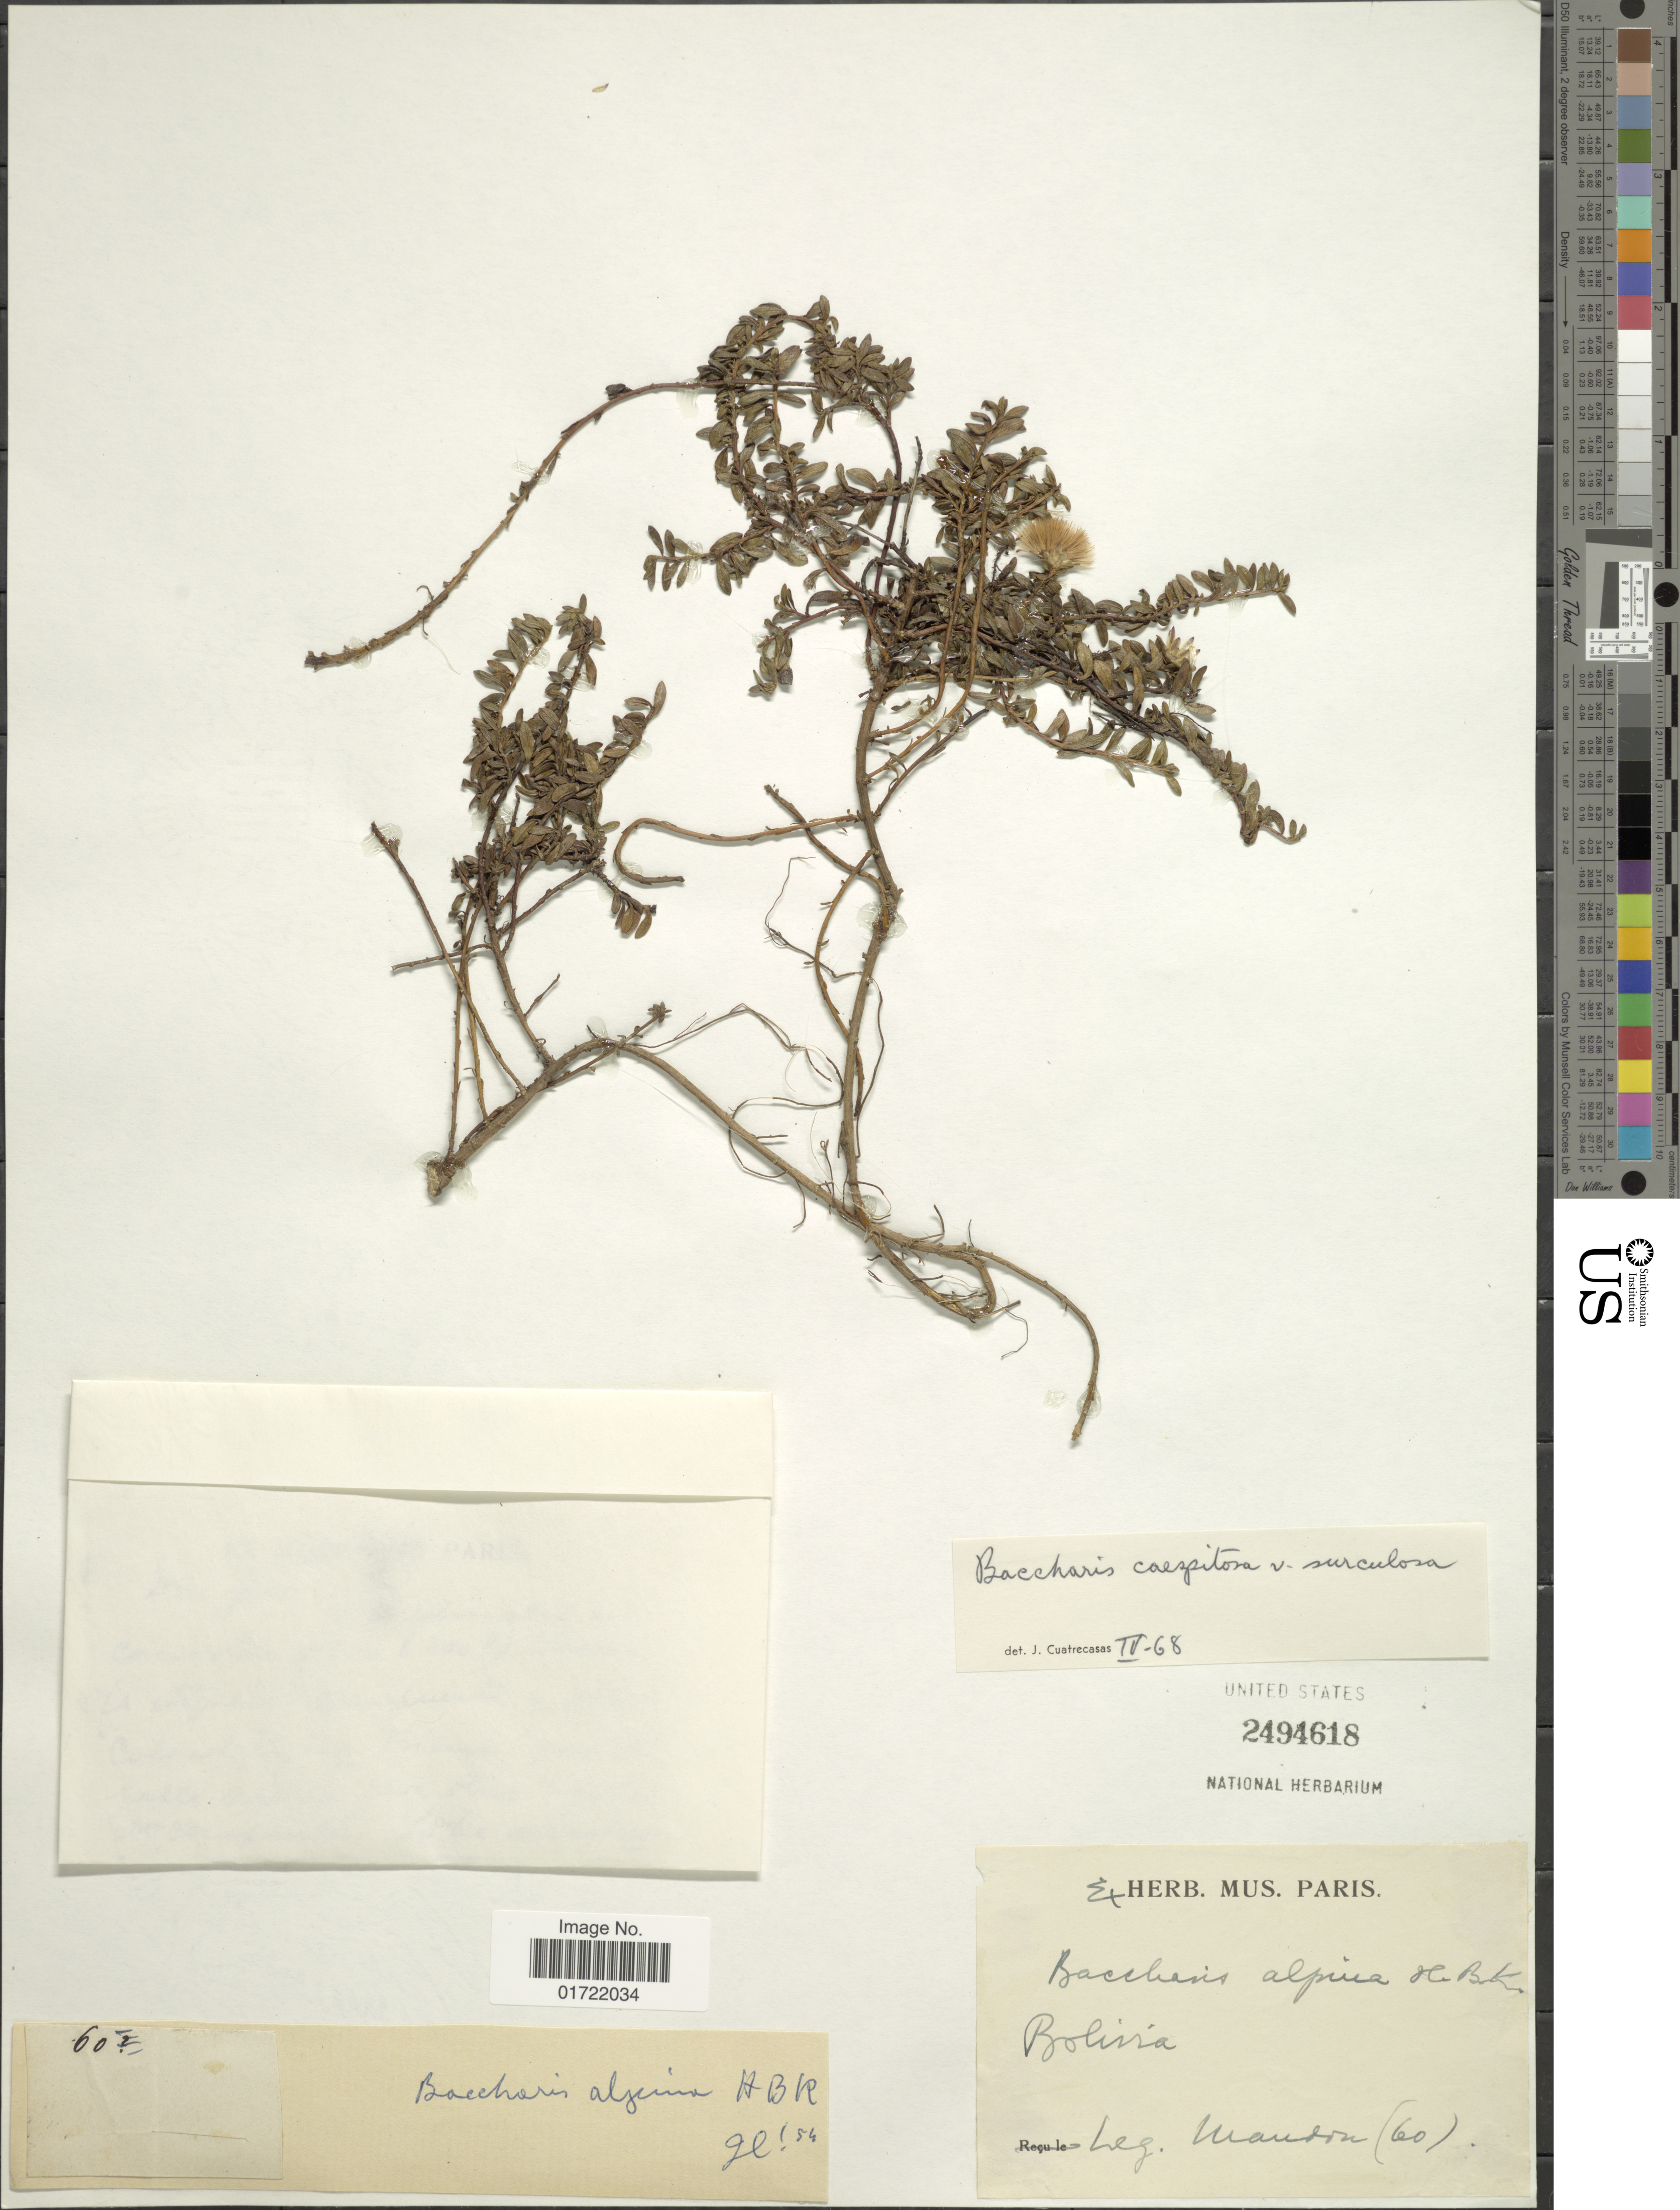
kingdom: Plantae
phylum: Tracheophyta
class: Magnoliopsida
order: Asterales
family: Asteraceae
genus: Baccharis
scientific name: Baccharis caespitosa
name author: (Ruiz & Pav.) Pers.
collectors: Mandon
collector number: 60?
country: Bolivia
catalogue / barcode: US 2494618